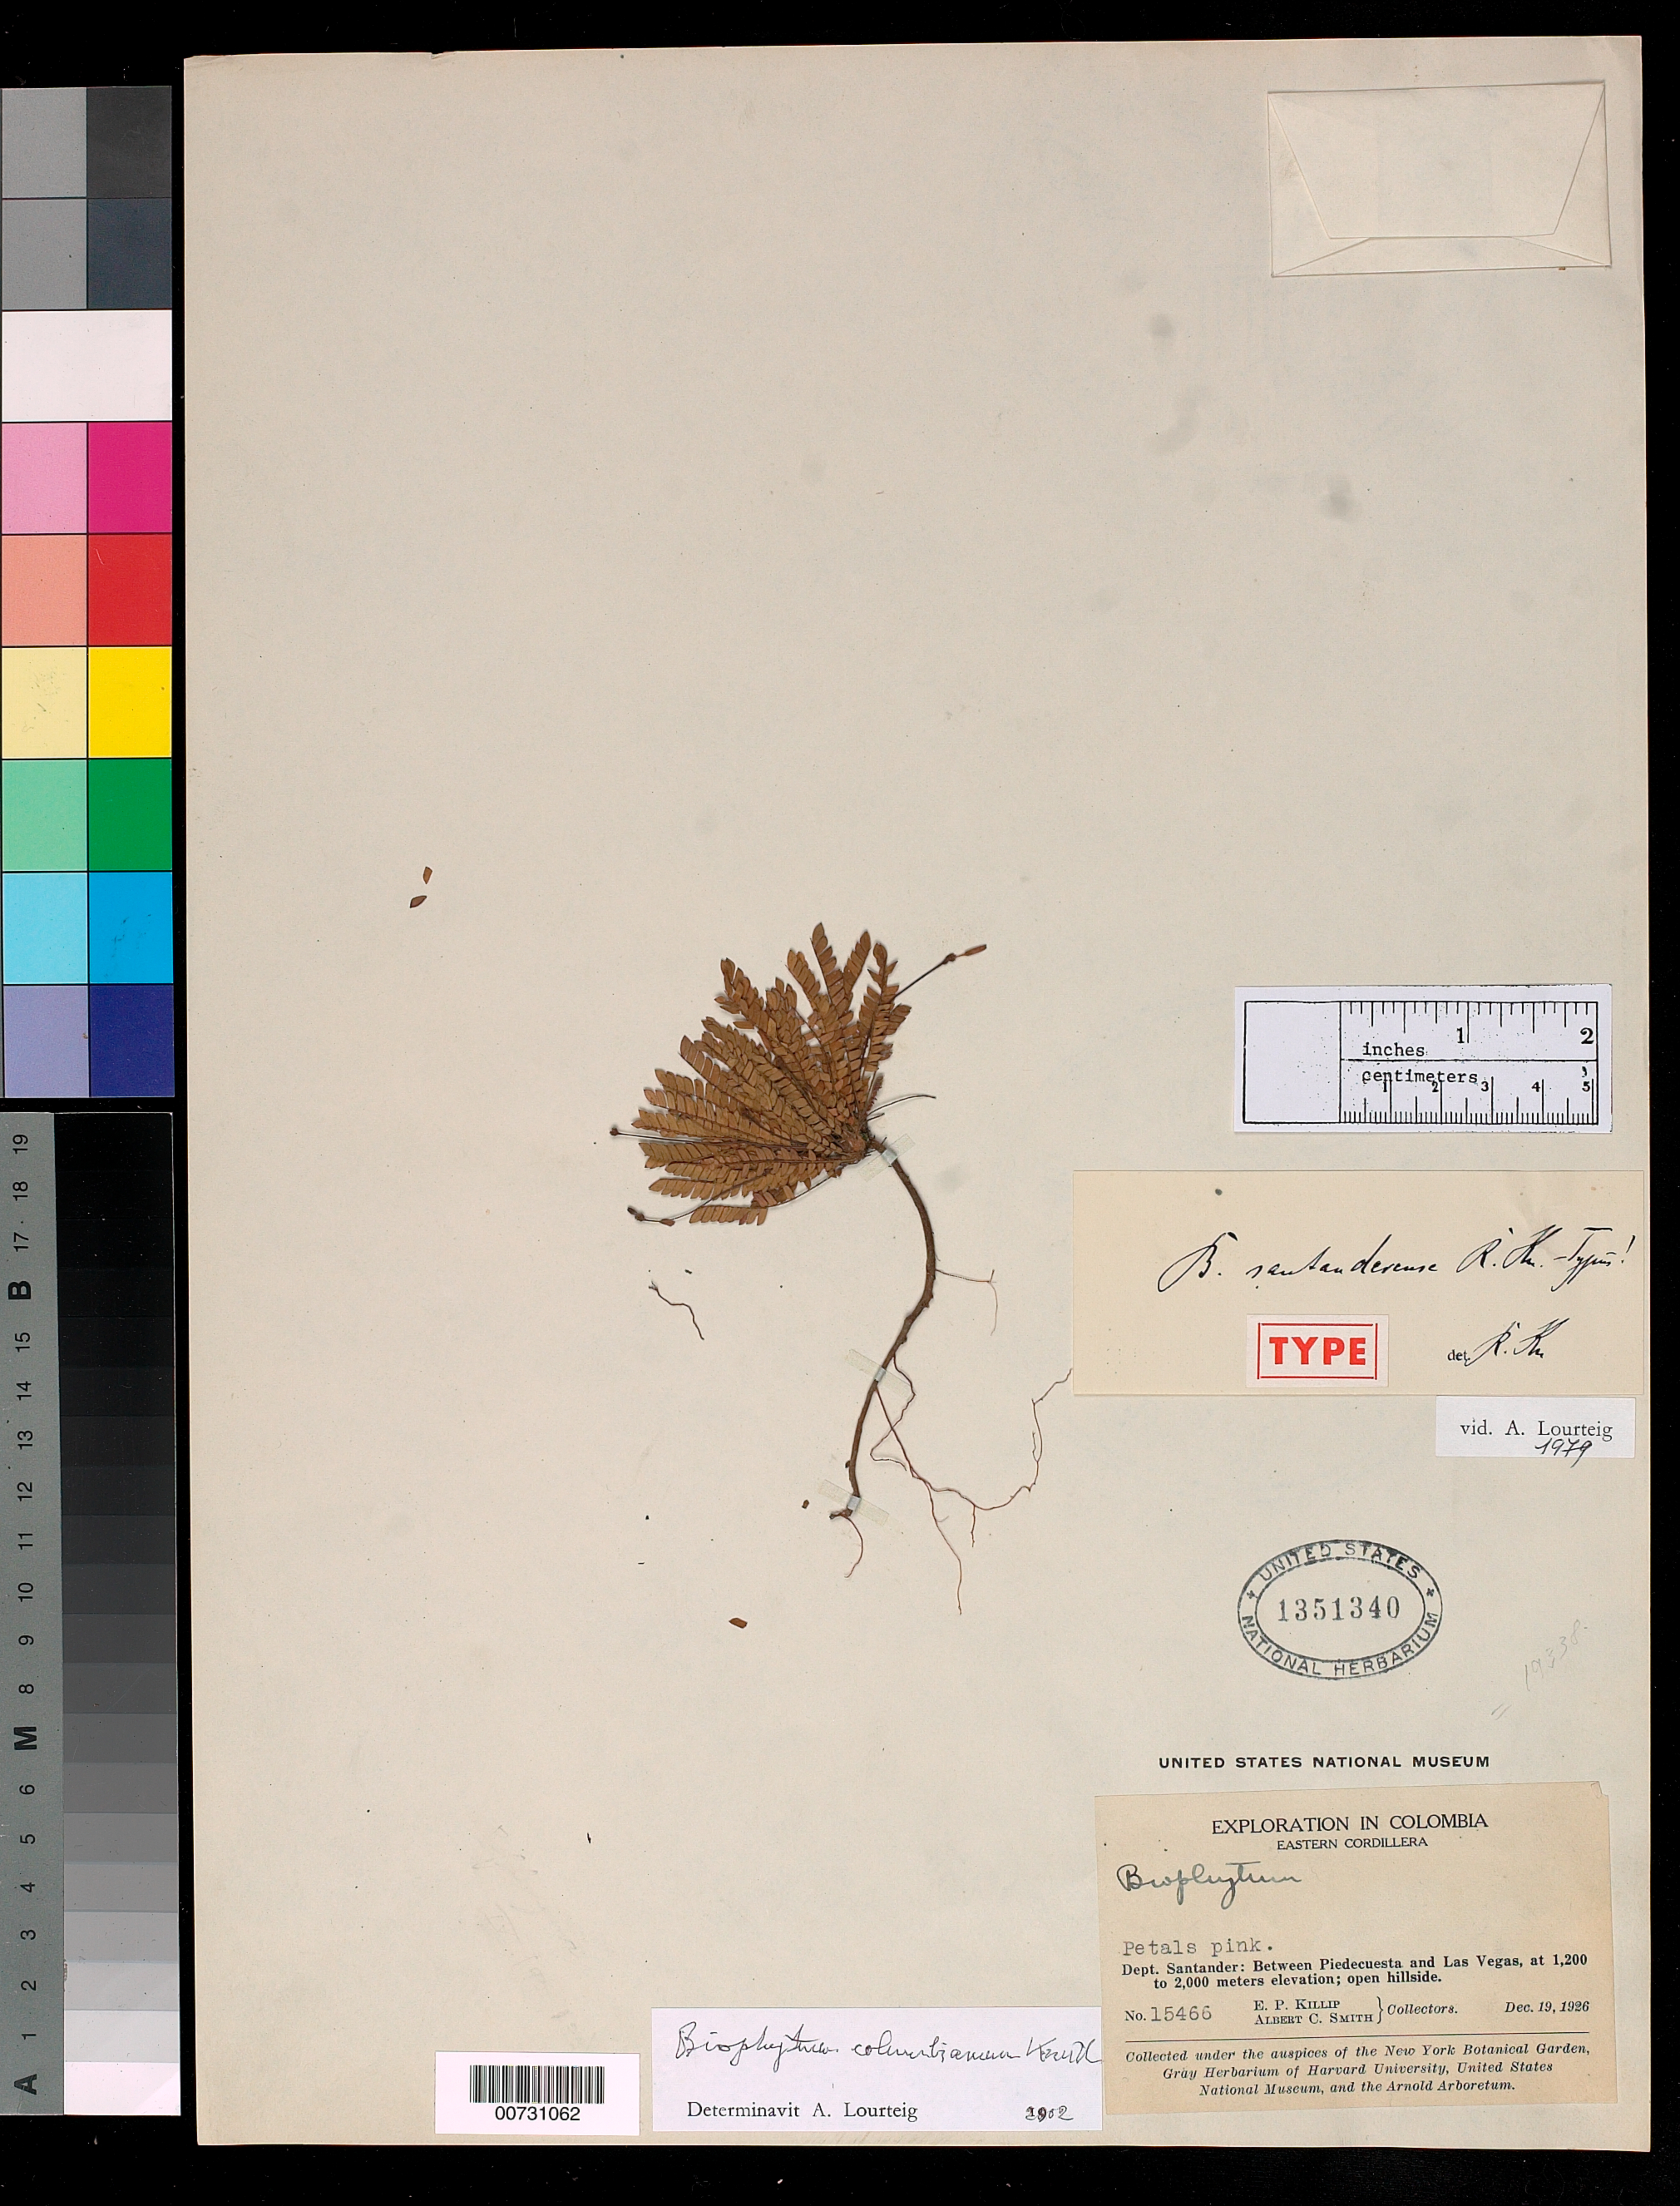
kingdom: Plantae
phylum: Tracheophyta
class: Magnoliopsida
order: Oxalidales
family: Oxalidaceae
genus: Biophytum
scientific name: Biophytum santanderense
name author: R. Knuth in Engl.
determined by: Lourteig, A.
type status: Isotype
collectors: E. P. Killip & A. C. Smith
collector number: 15466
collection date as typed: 19 Dec 1926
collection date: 1926-12-19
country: Colombia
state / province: Santander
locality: Between Piedecuesta and Las Vegas.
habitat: Open hillside.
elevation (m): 1200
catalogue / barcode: US 1351340